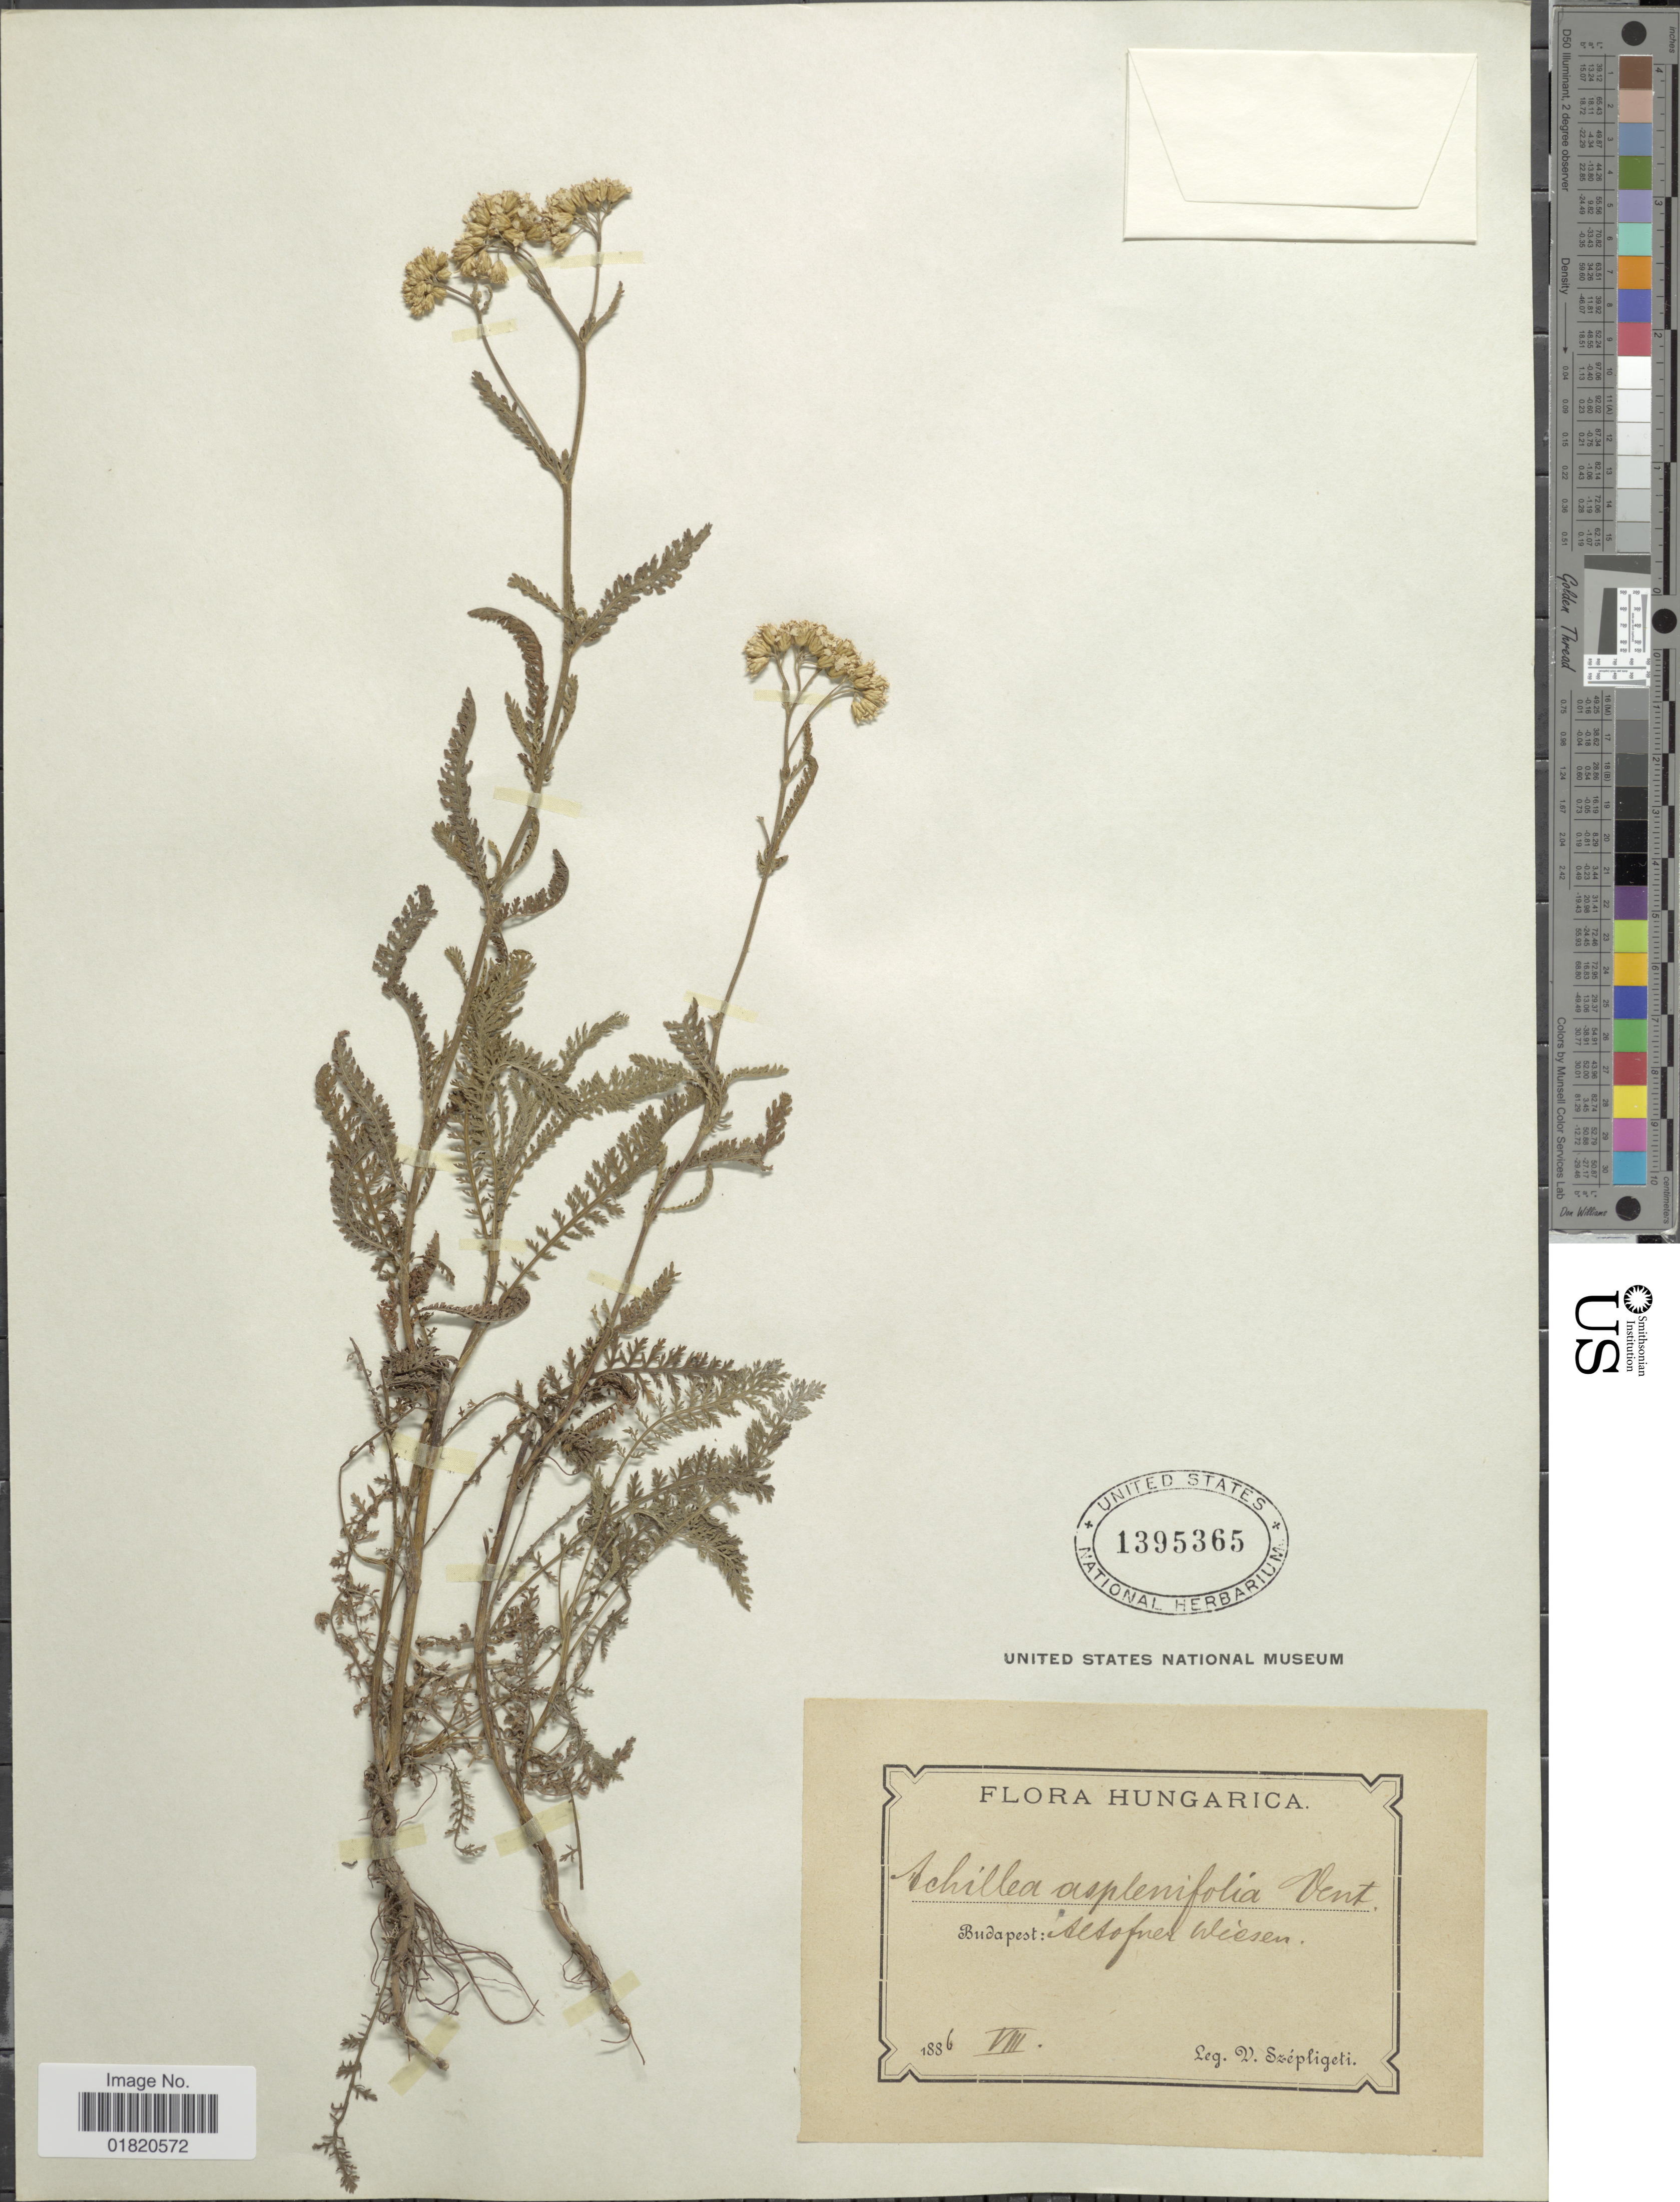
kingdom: Plantae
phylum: Tracheophyta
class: Magnoliopsida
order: Asterales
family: Asteraceae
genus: Achillea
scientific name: Achillea aspleniifolia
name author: Vent.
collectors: W. Szépligeti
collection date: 1886-08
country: Hungary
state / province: Budapest, Capital District of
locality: Altofuer Wiesen [interpreted]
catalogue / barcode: US 1395365